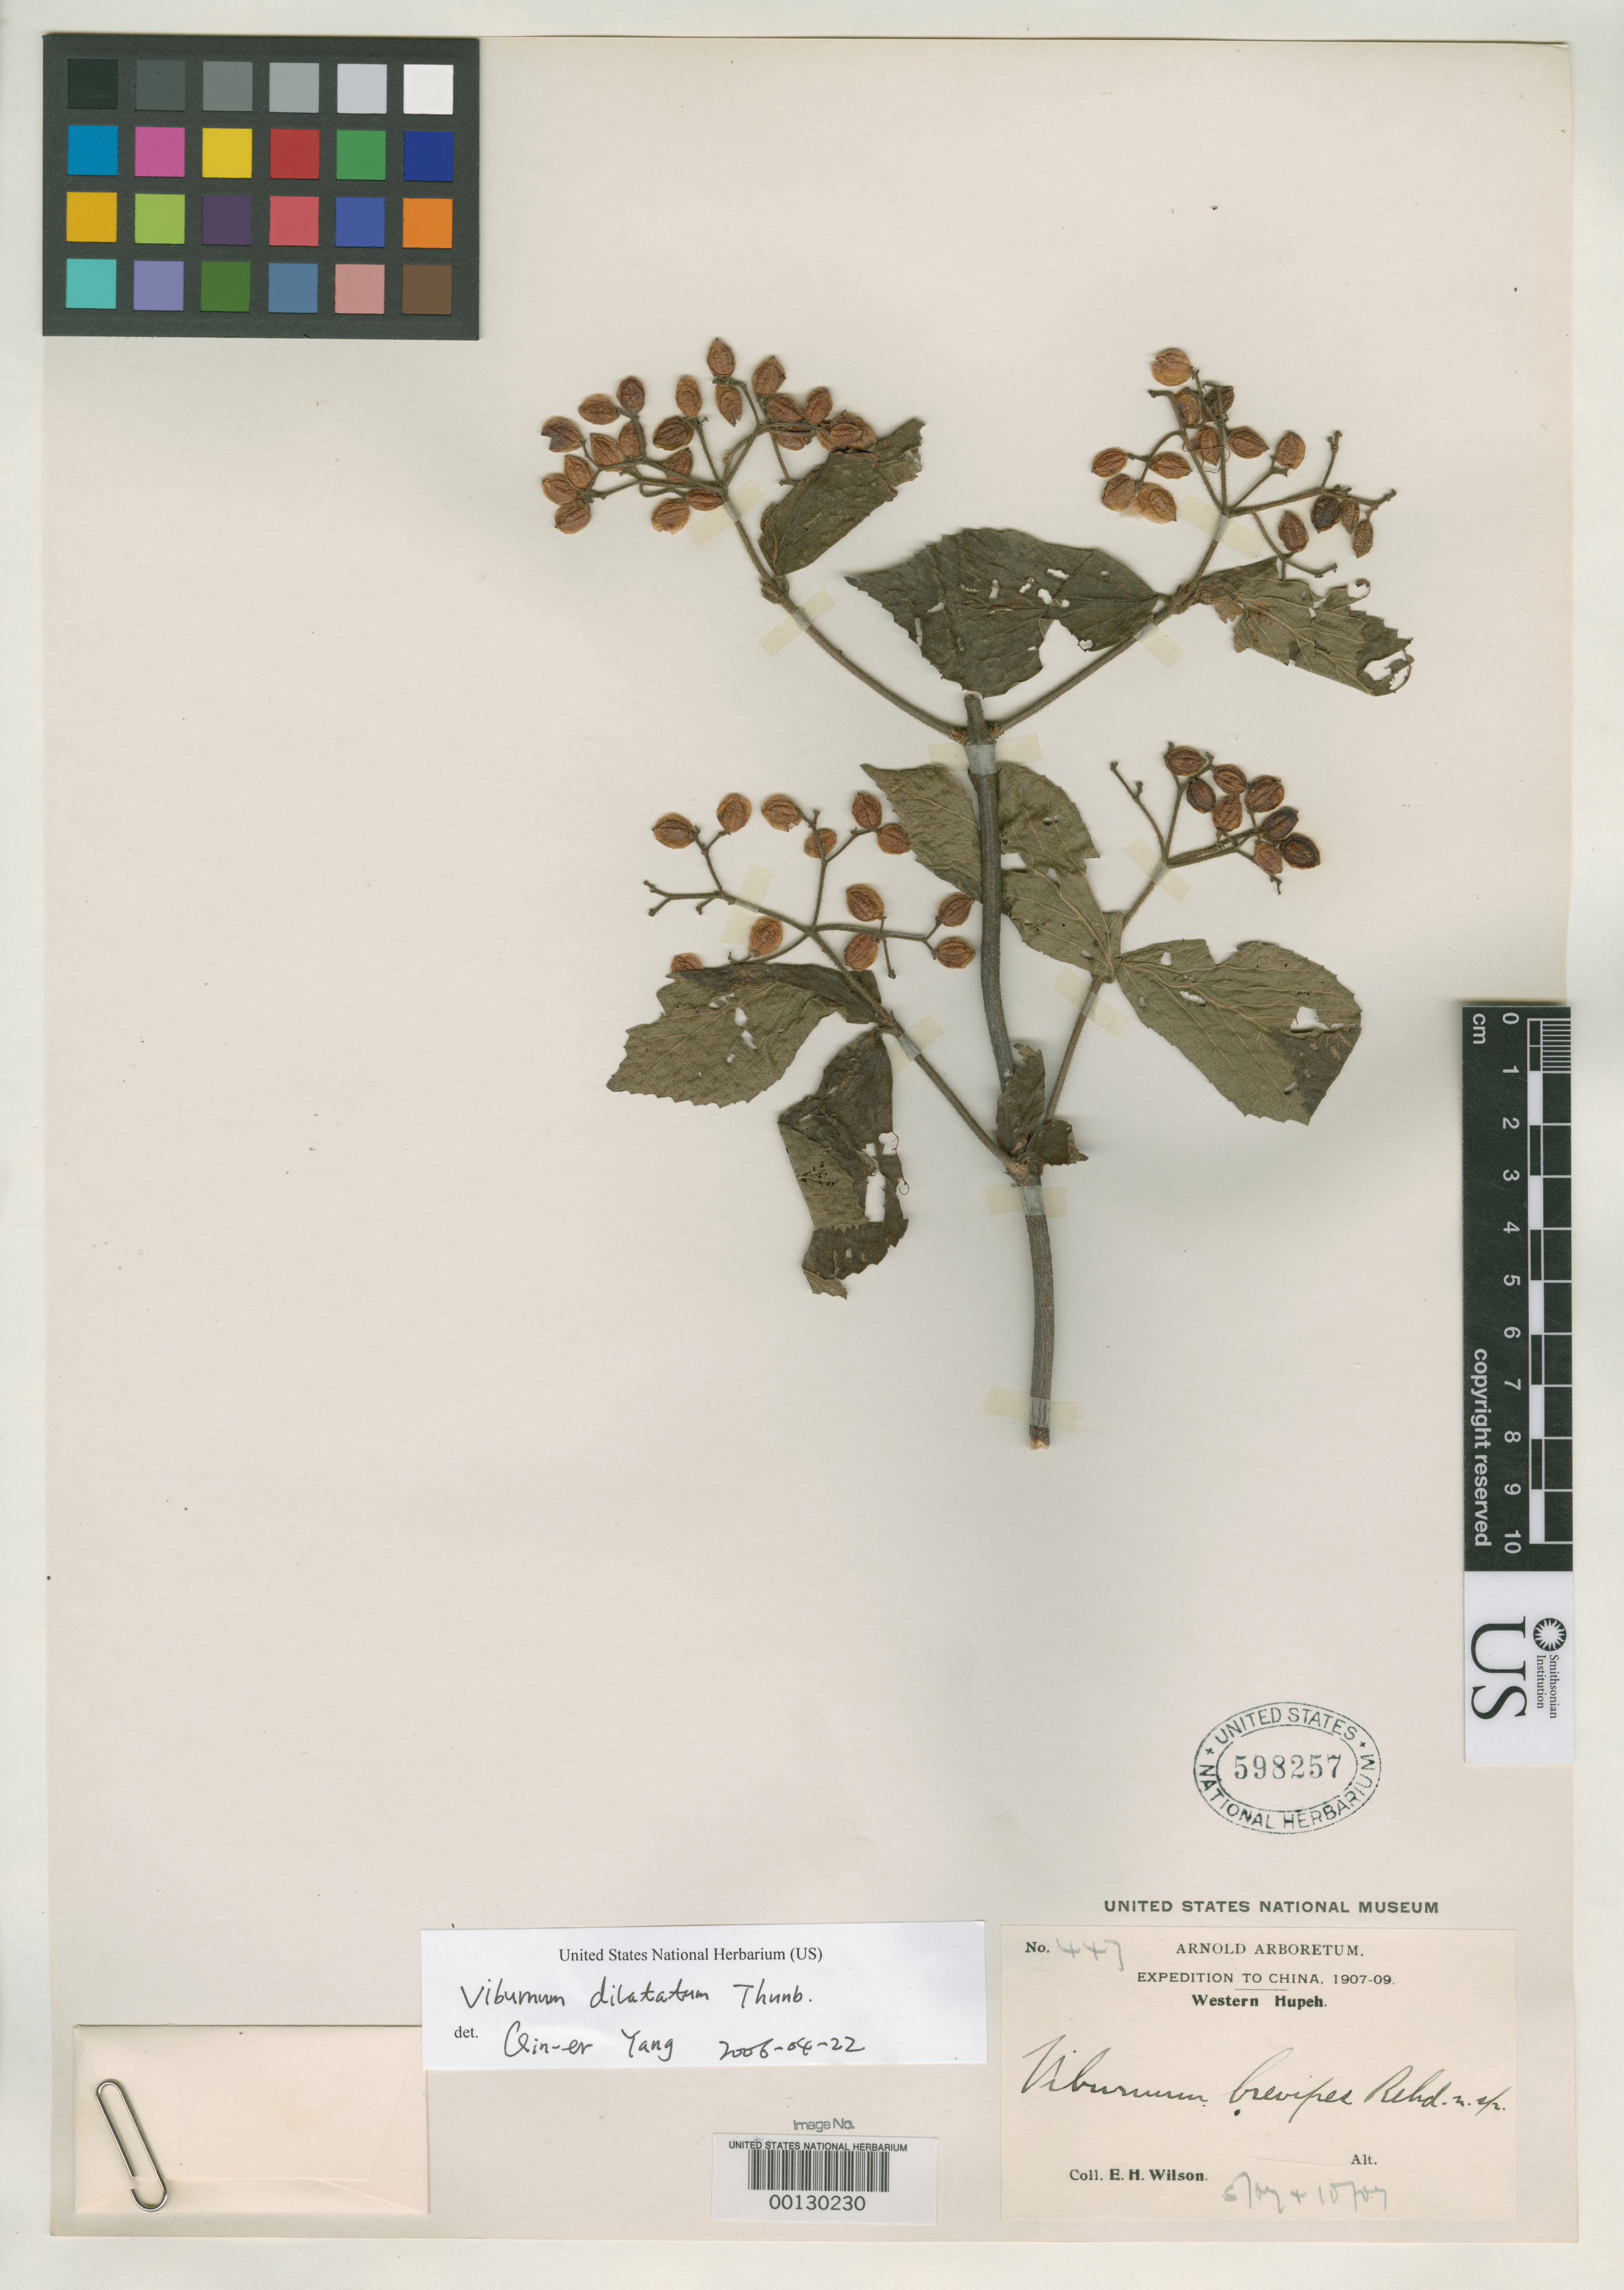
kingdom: Plantae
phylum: Tracheophyta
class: Magnoliopsida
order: Dipsacales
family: Viburnaceae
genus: Viburnum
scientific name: Viburnum brevipes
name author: Rehder in Sarg.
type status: Isotype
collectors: E. H. Wilson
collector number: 447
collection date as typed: May 1907 and -- Oct 1907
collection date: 1907-05,1907-10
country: China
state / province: Hubei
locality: Western Hupeh.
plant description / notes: Label indicates 2 collection dates (May 1907 & Oct. 1907) but only one (fruiting) specimen is mounted on sheet. The protologue specifies "...October 1907 (No. 447, as to the fruiting specimens, type)" so this is apparently an isotype. Another US sheet numbered 447 (USNH 598258) was collected in June 1907 and is not type material.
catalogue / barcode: US 598257